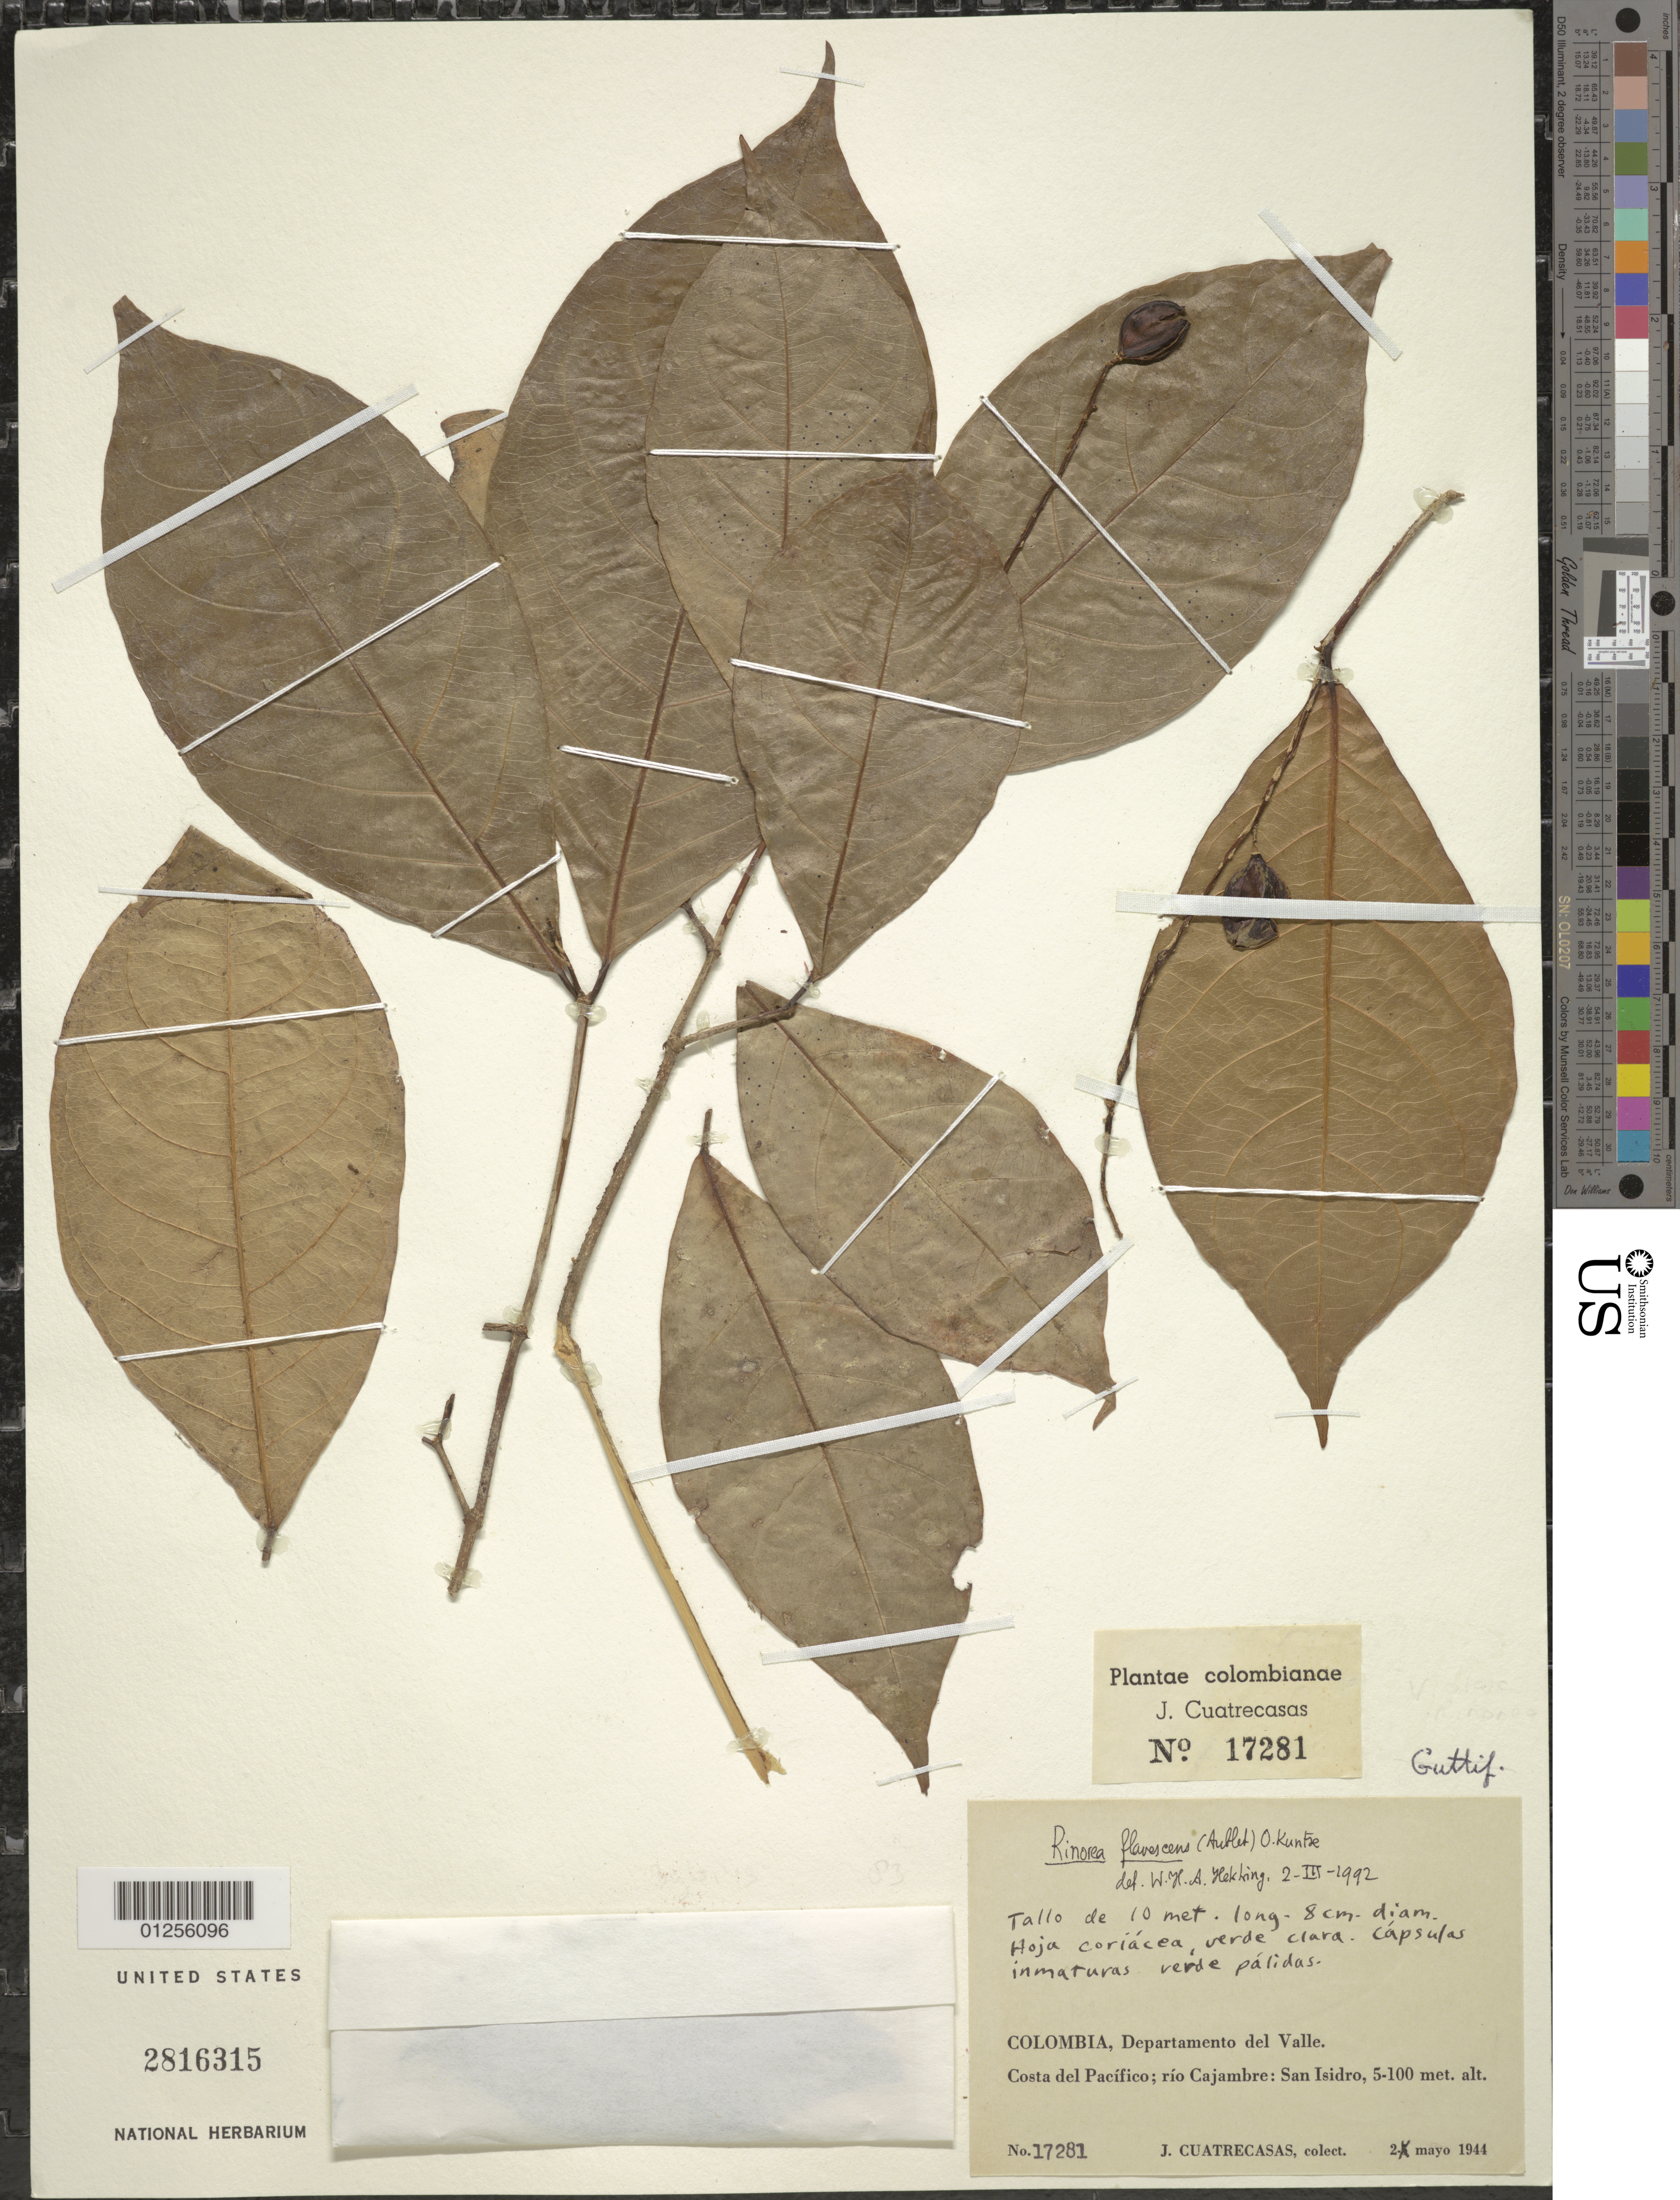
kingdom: Plantae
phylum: Tracheophyta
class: Magnoliopsida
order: Malpighiales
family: Violaceae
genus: Rinorea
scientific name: Rinorea flavescens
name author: (Aubl.) Kuntze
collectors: J. Cuatrecasas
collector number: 17281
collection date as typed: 2 May 1944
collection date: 1944-05-02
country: Colombia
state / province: Valle del Cauca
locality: Costa del Pacifico; rio Cajambre: San Isidro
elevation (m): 5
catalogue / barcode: US 2816315